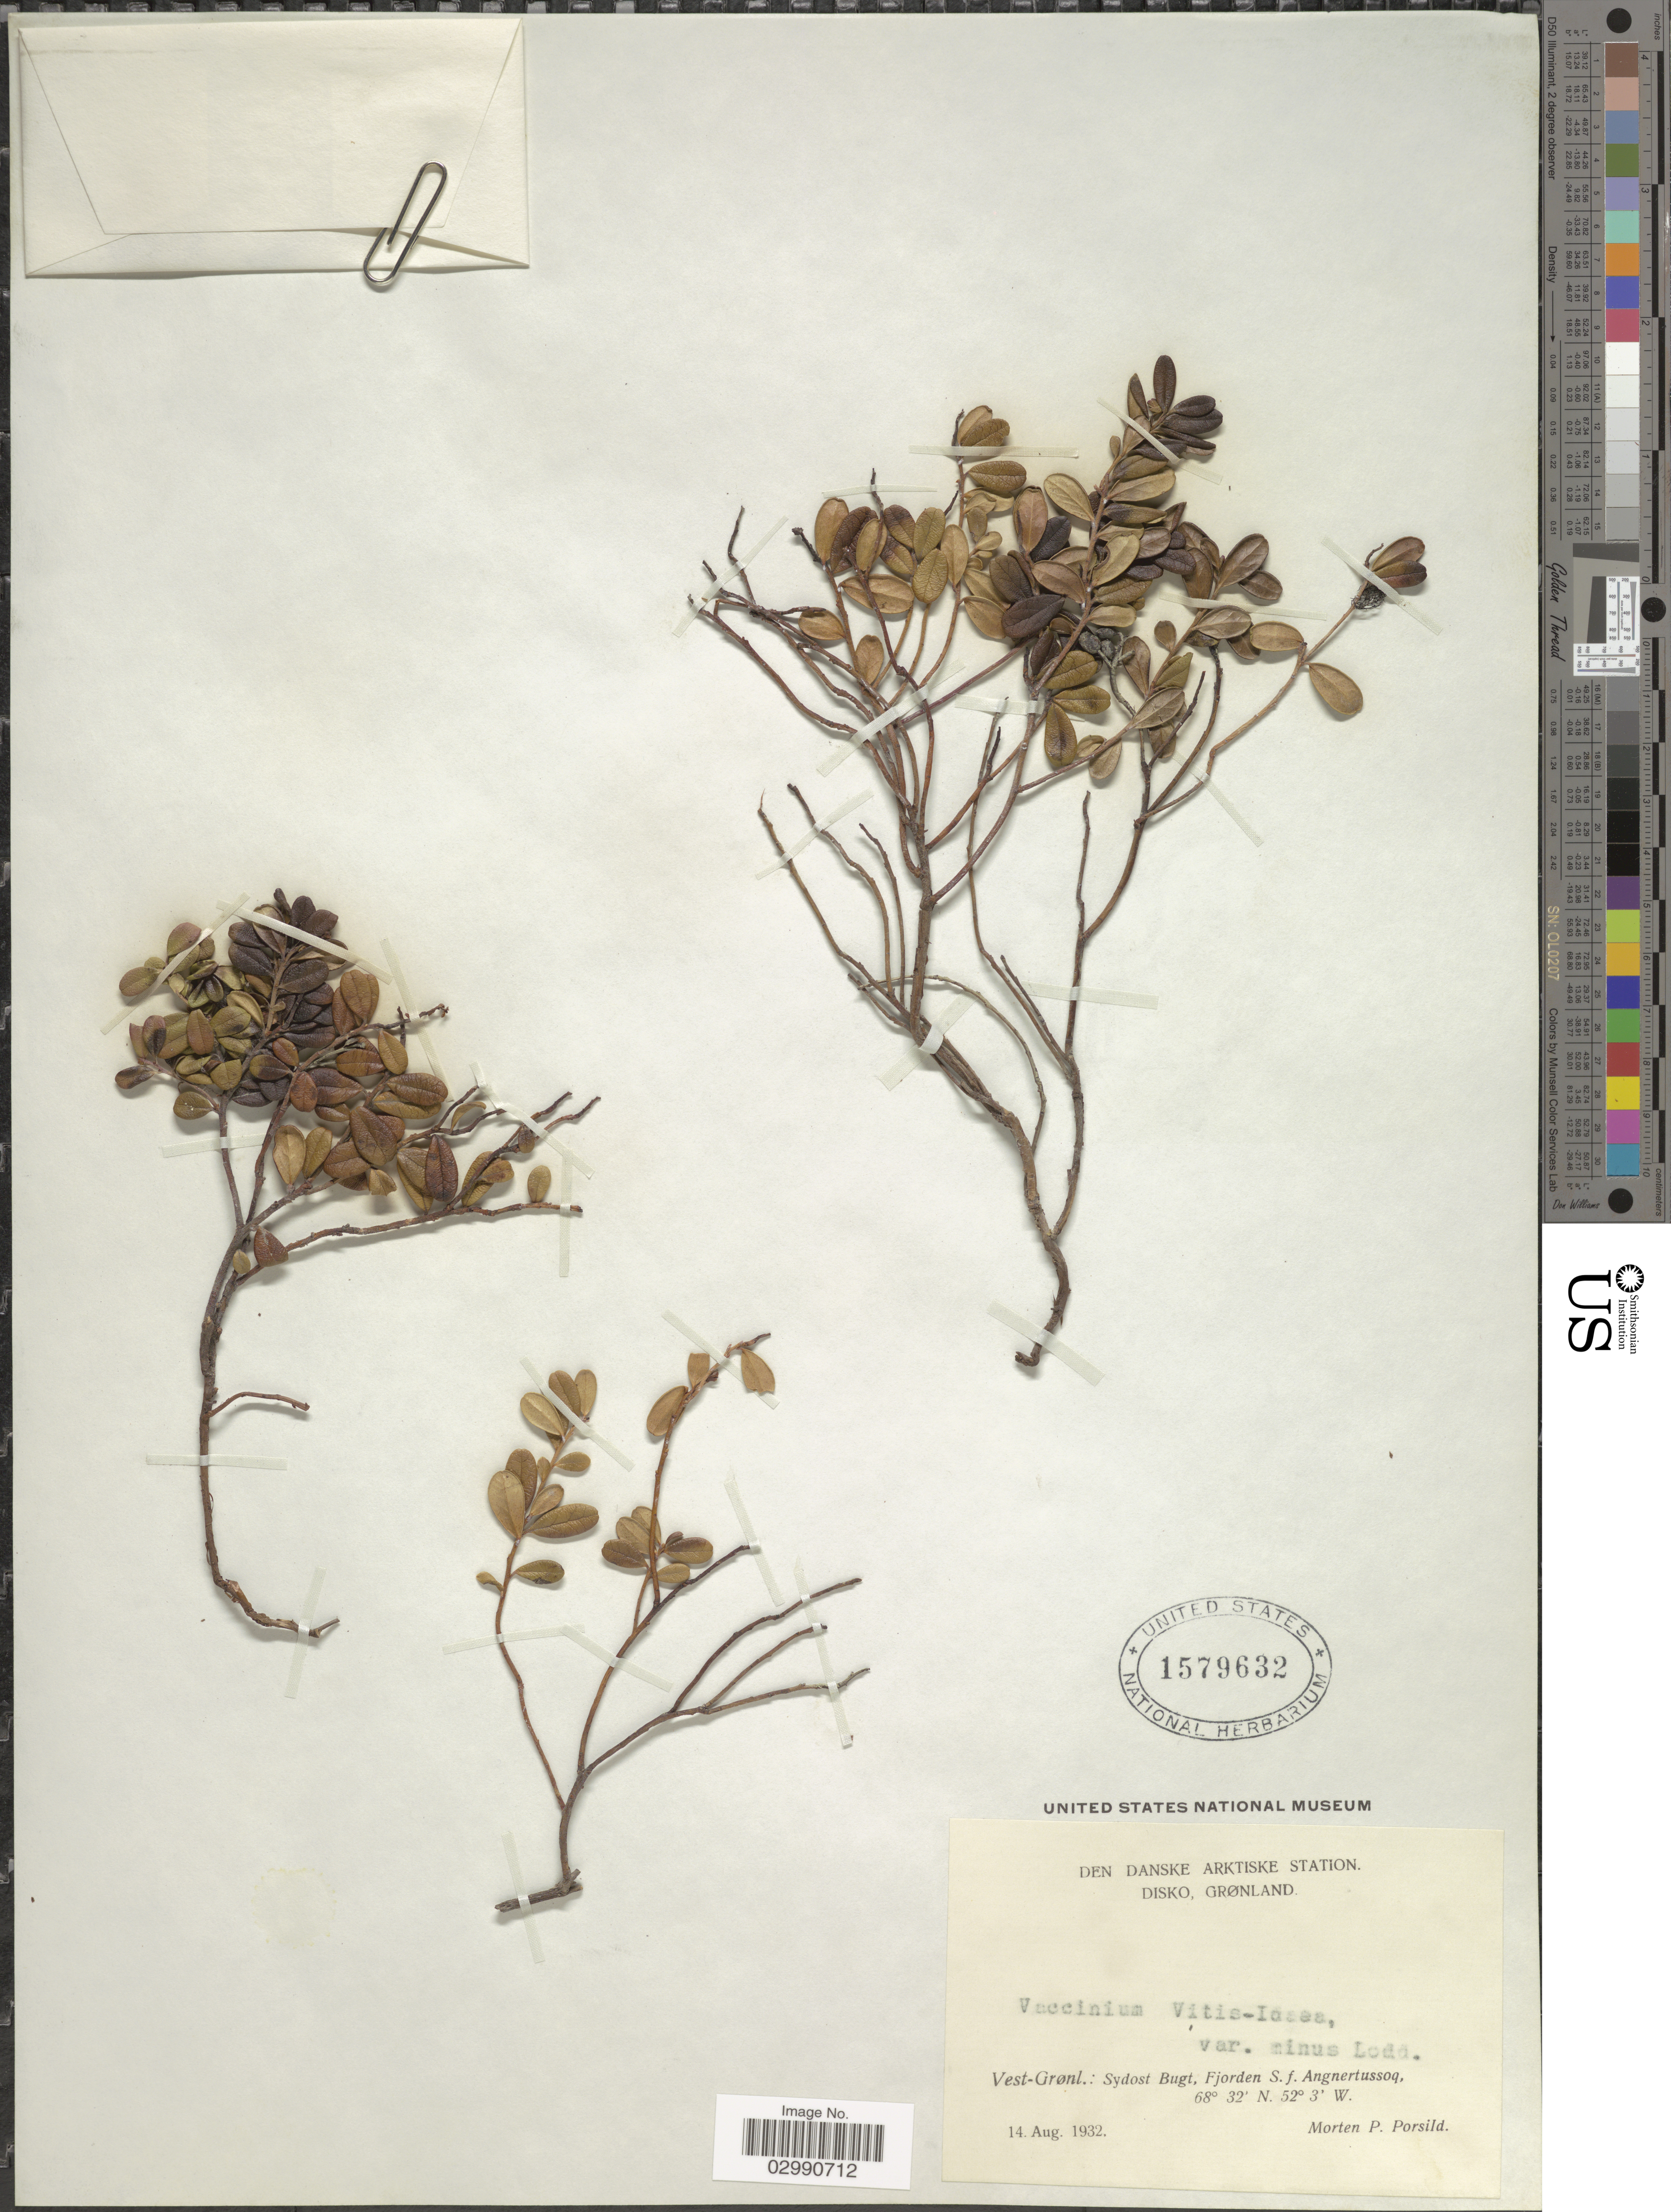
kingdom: Plantae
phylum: Tracheophyta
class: Magnoliopsida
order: Ericales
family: Ericaceae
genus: Vaccinium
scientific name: Vaccinium vitis-idaea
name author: L.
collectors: M. P. Porsild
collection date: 1932-08-14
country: Greenland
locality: Vest-Grønl.: Sydost Bugt, Fjorden S.f. Angnertussoq.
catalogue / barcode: US 1579632